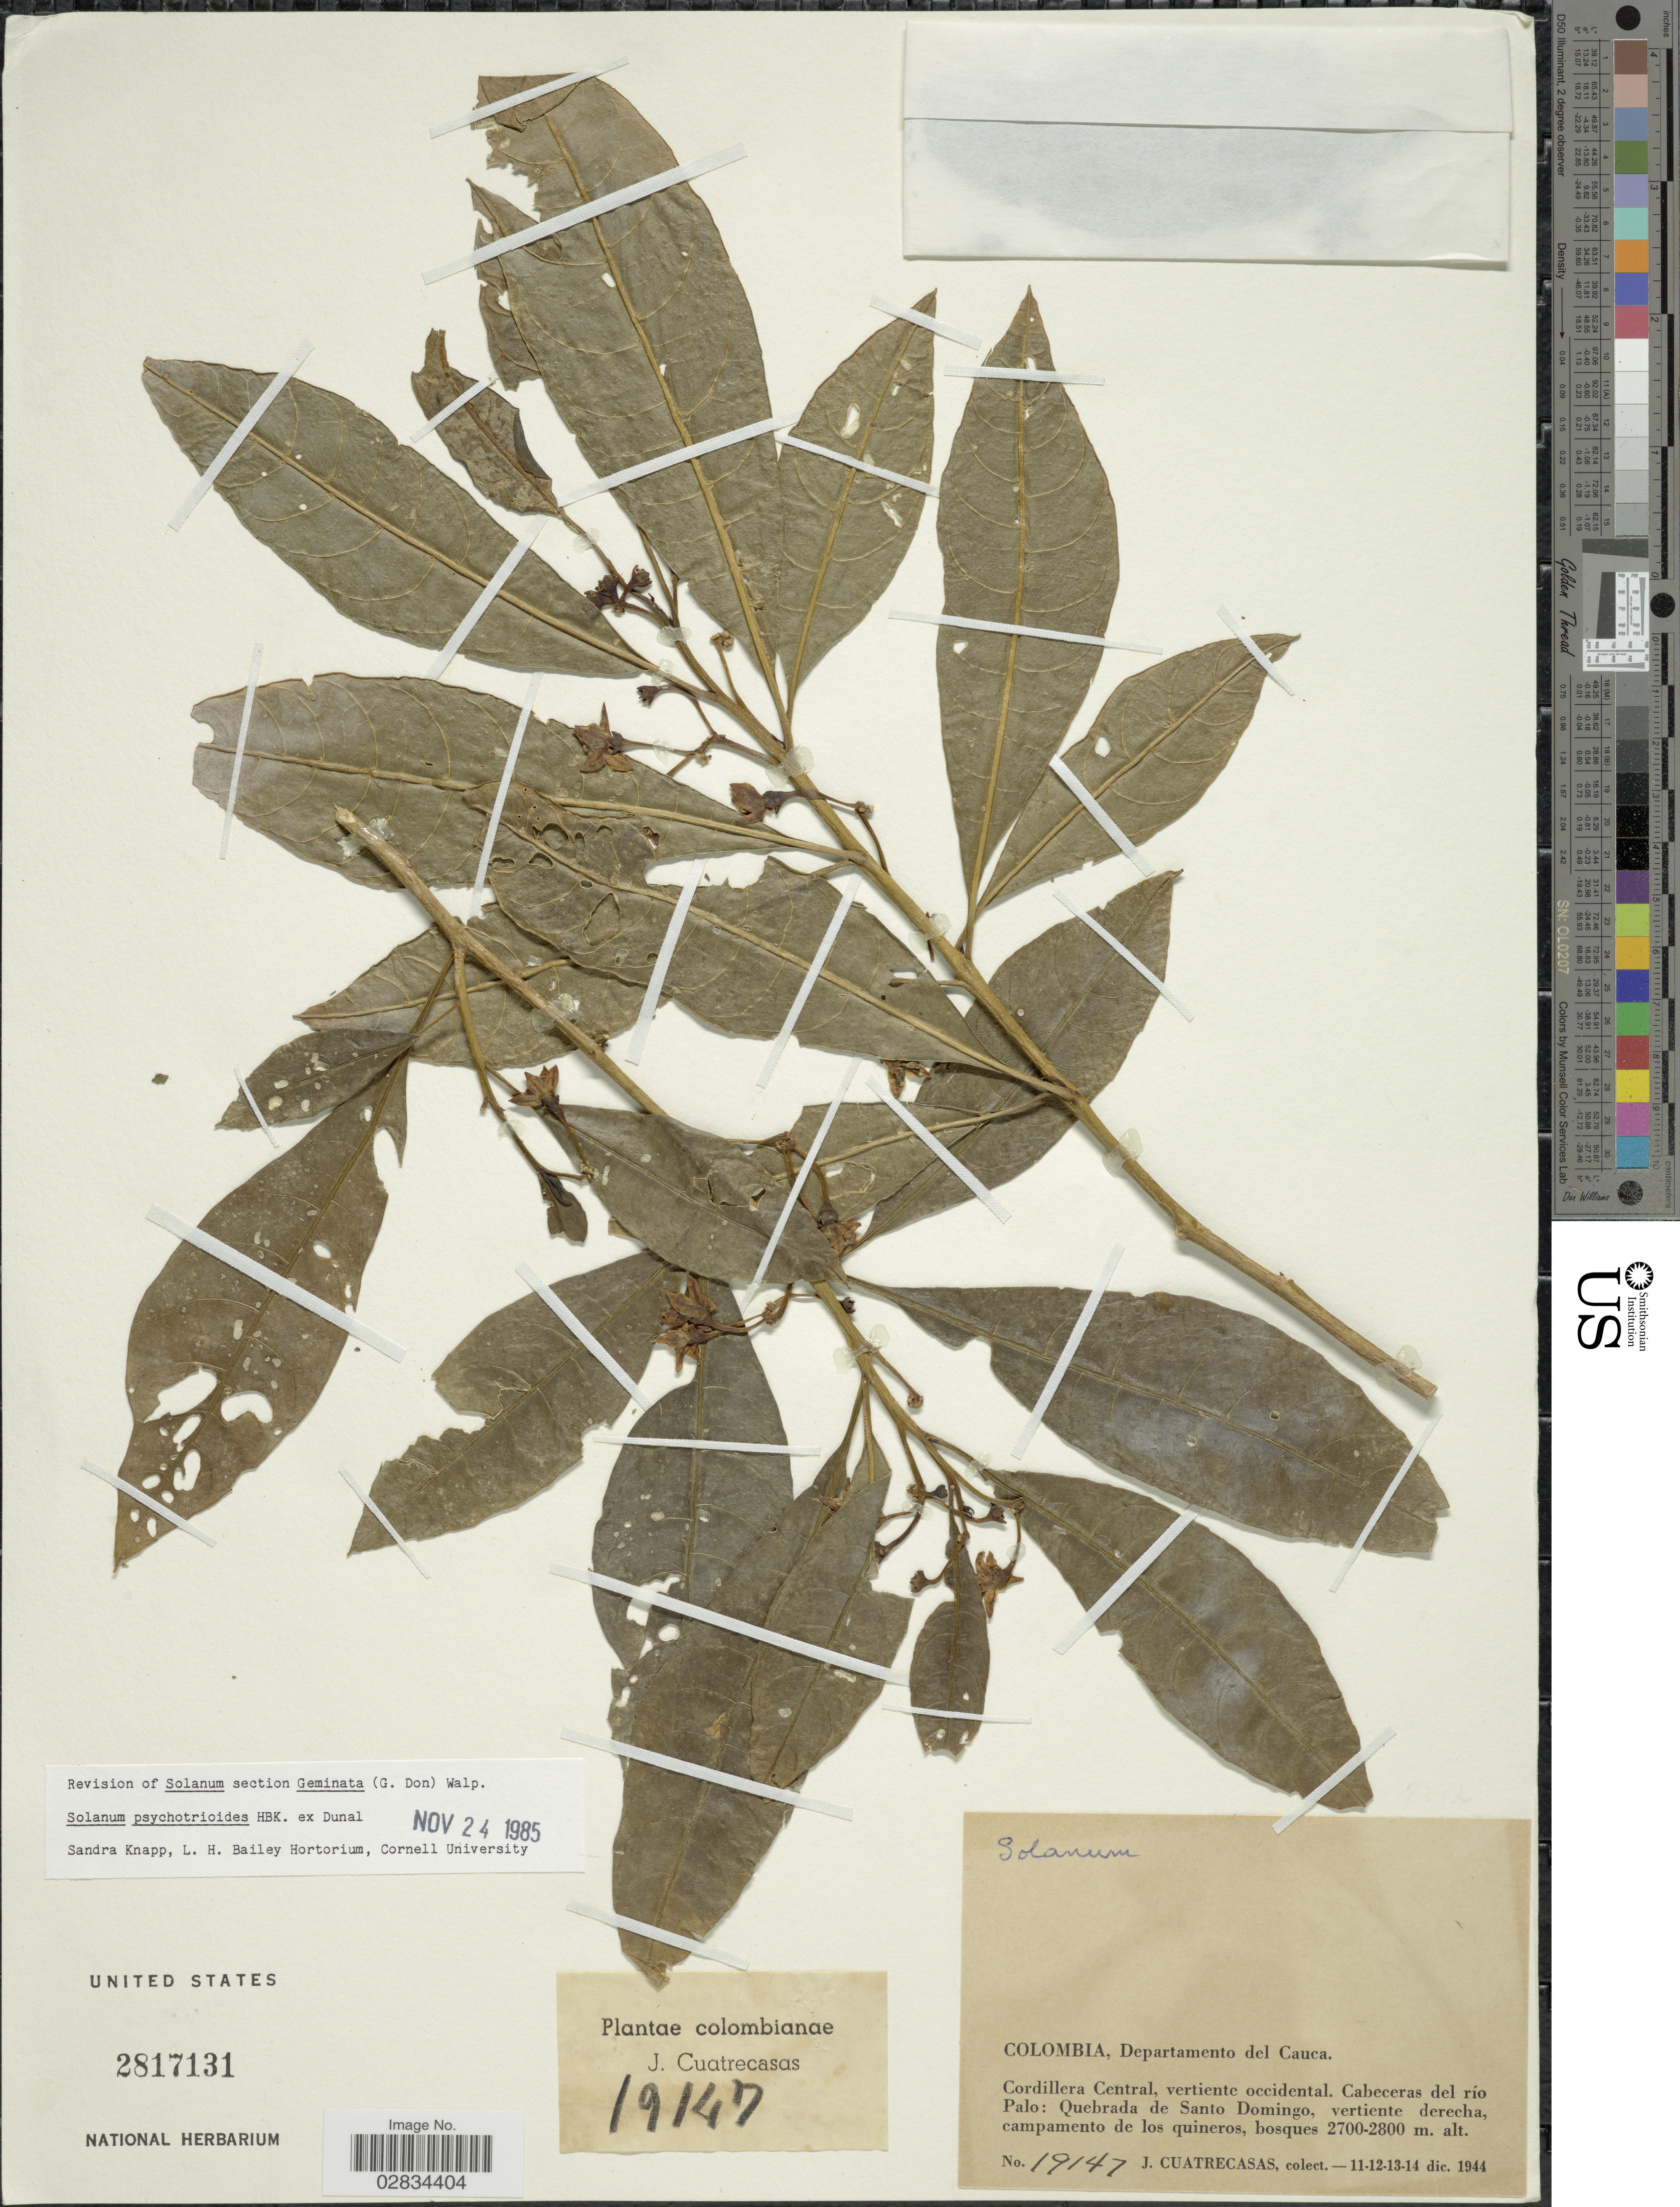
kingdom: Plantae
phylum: Tracheophyta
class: Magnoliopsida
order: Solanales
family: Solanaceae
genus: Solanum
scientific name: Solanum psychotrioides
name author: Dunal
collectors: J. Cuatrecasas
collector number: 19147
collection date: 1944-12-11/1944-12-14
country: Colombia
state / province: Cauca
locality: Departamento del Cauca. Cordillera Central, vertiente occidental. Cabeceras del río Palo: Quebrada de Santo Domingo, vertiente derecha, campamento de los quineros.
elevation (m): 2700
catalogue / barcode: US 2817131